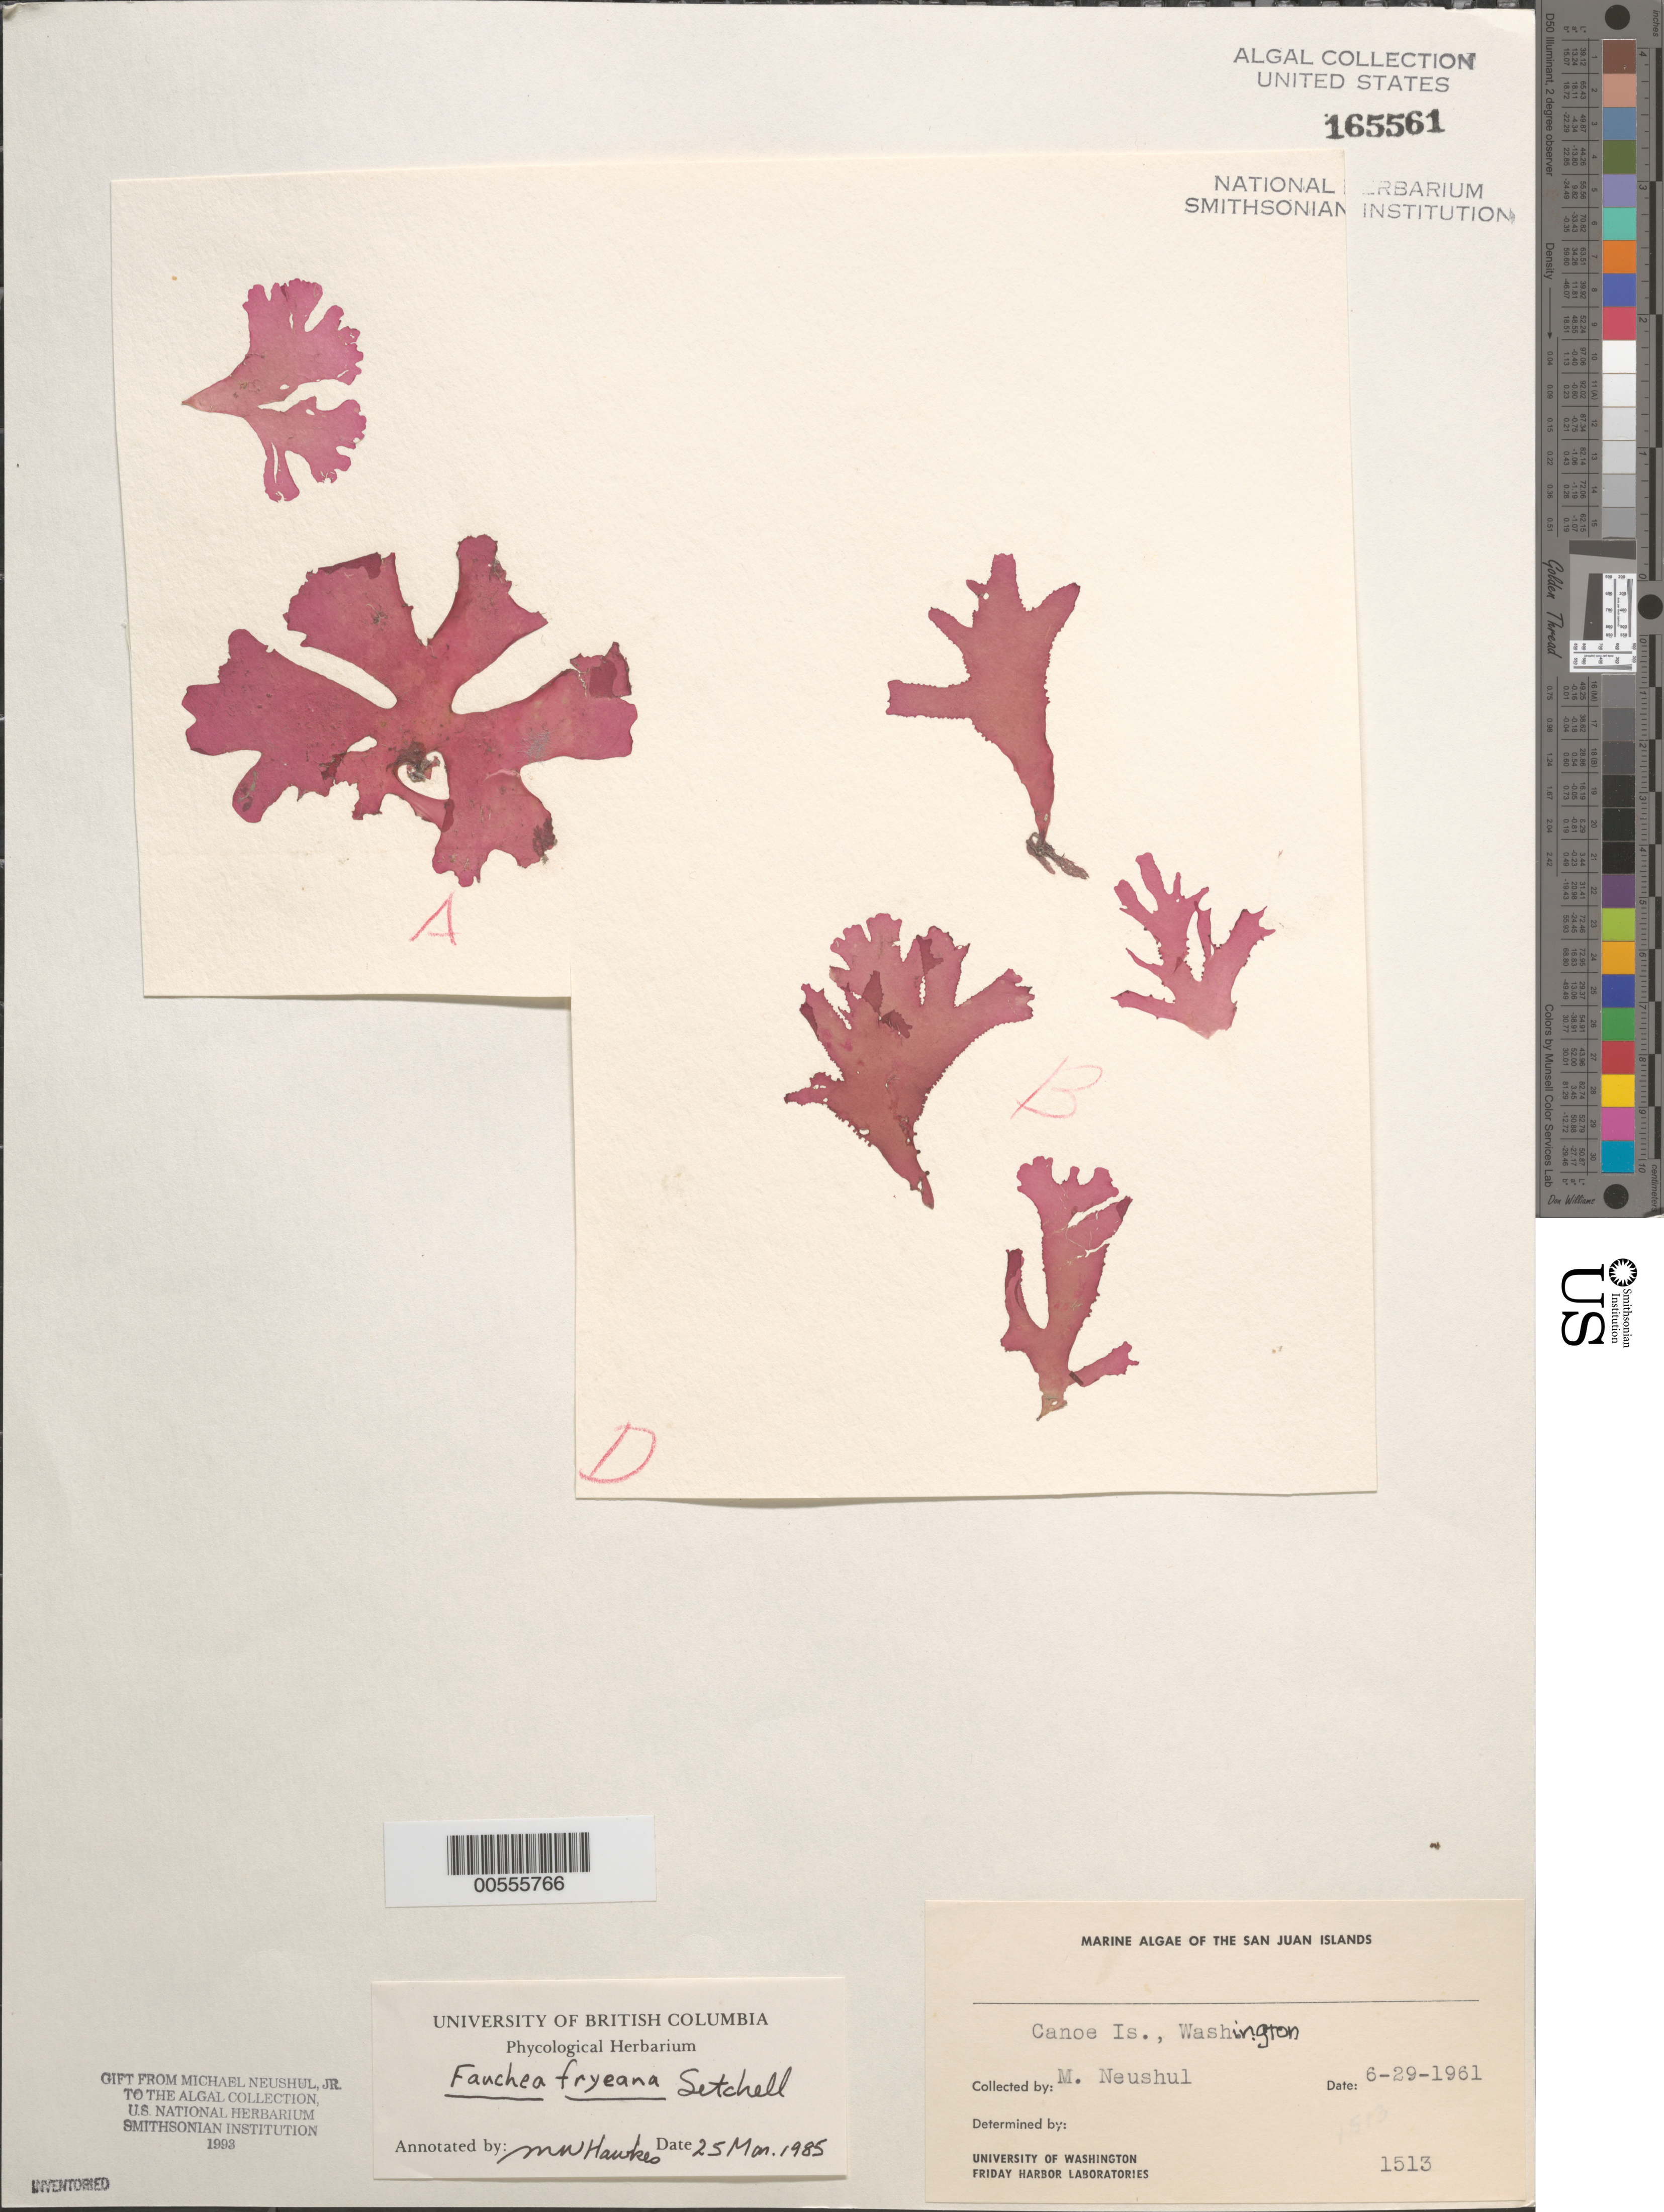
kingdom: Plantae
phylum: Rhodophyta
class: Florideophyceae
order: Rhodymeniales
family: Faucheaceae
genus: Gloiocladia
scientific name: Gloiocladia fryeana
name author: (Setchell) N. Sánchez & Rodríguez-Prieto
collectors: M. Neushul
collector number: Neushul 1513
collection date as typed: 29 Jun 1961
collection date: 1961-06-29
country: United States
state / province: Washington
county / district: San Juan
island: Canoe Island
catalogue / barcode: US 165561